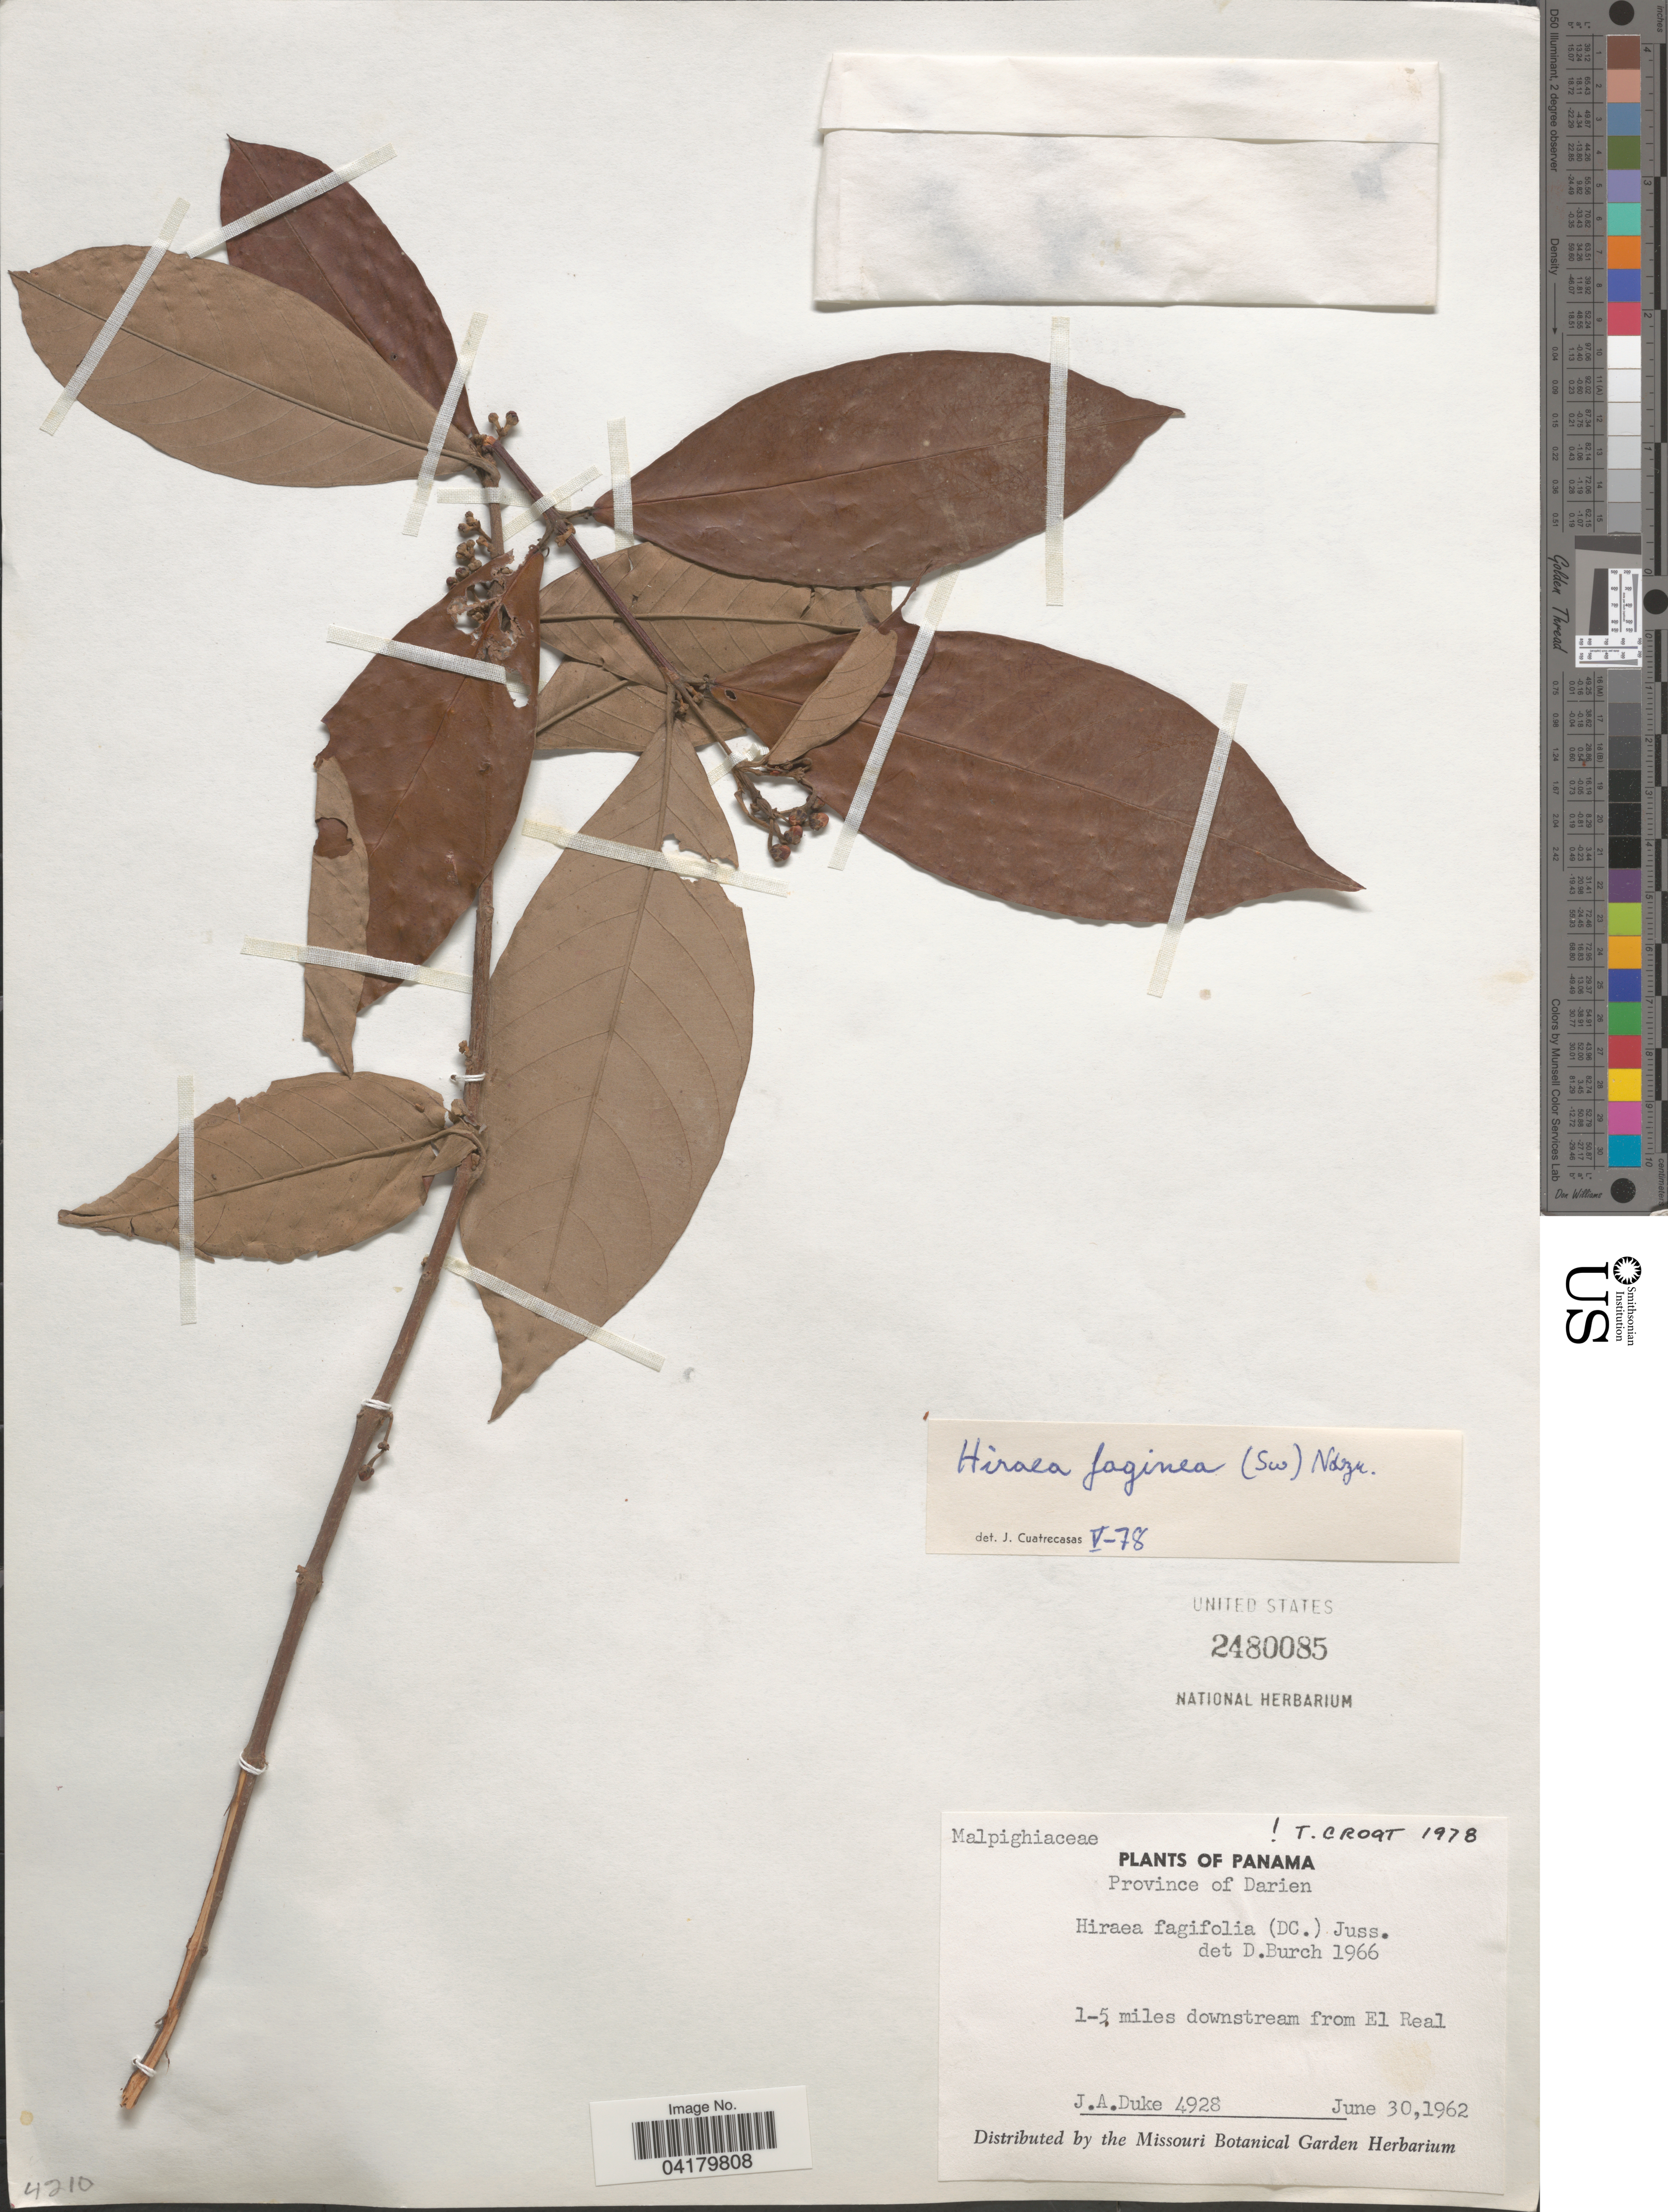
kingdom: Plantae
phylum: Tracheophyta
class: Magnoliopsida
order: Malpighiales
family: Malpighiaceae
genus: Hiraea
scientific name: Hiraea faginea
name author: (Sw.) Nied.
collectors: J. A. Duke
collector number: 4928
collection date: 1962-06-30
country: Panama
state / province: Darien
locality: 1-5 miles downstream from El Real.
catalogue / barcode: US 2480085